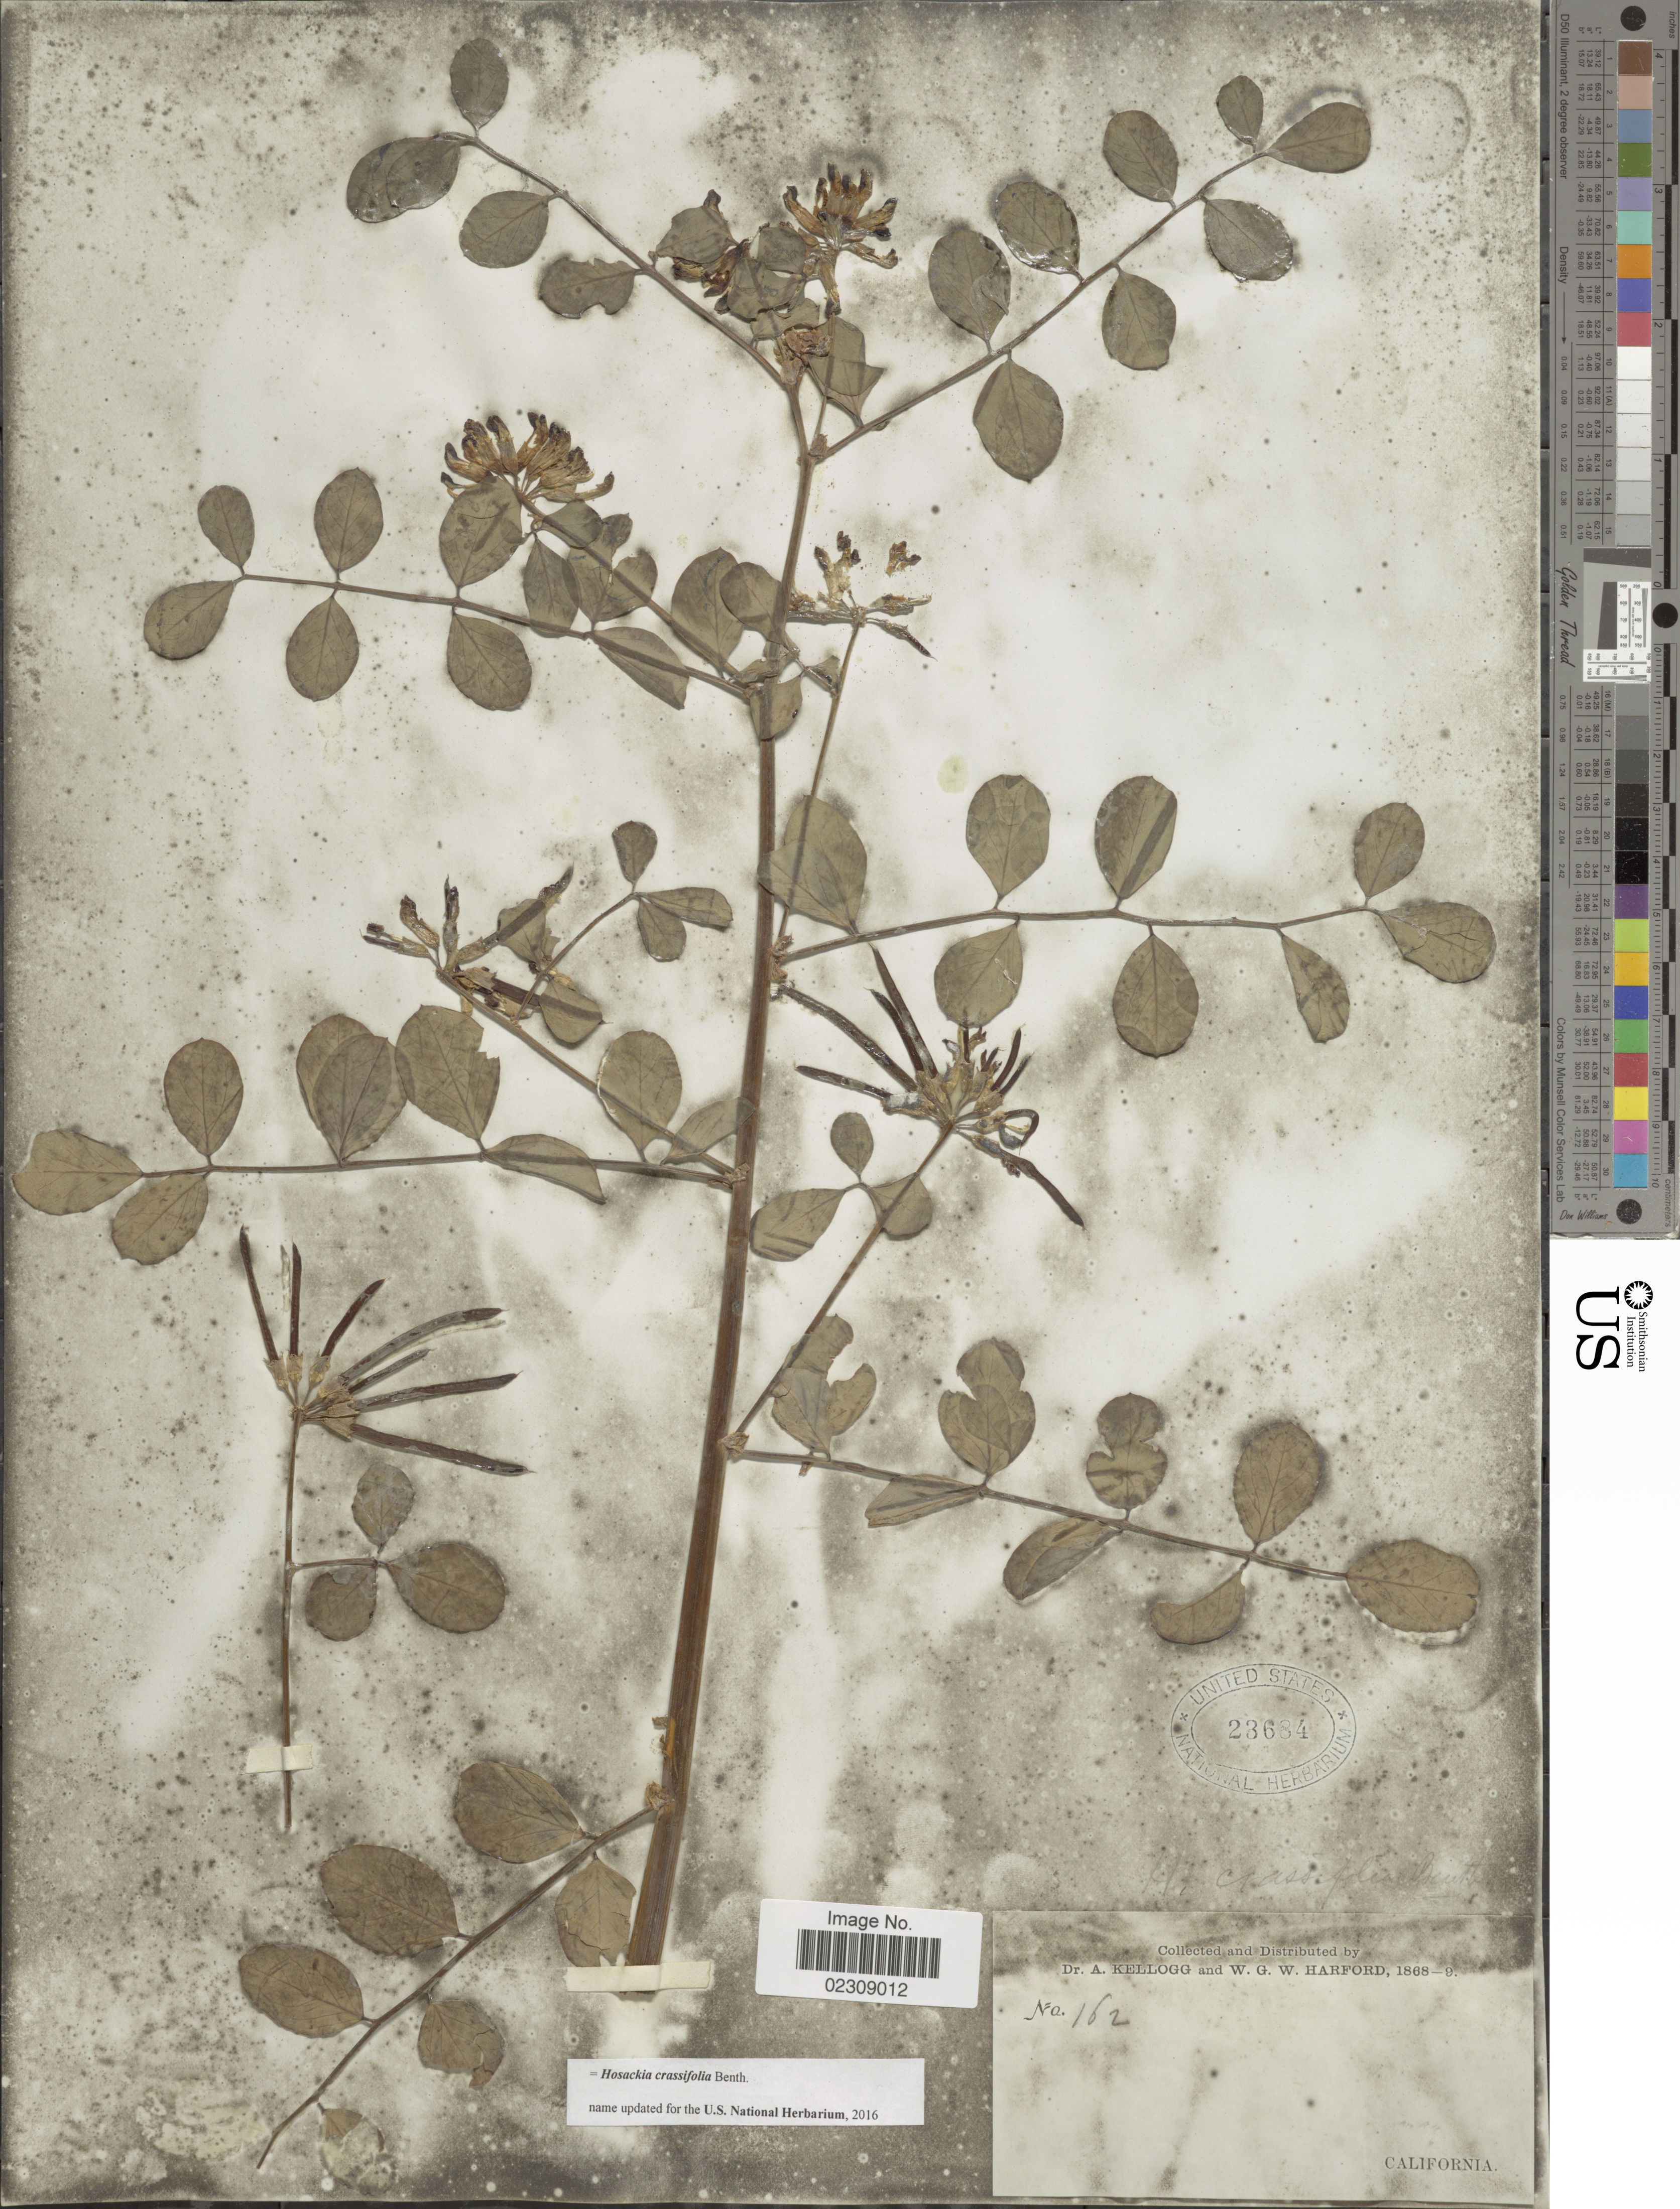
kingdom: Plantae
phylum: Tracheophyta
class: Magnoliopsida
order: Fabales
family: Fabaceae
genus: Hosackia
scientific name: Hosackia crassifolia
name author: Benth.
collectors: A. Kellog & W. G. W. Harford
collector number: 162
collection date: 1868/1869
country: United States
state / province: California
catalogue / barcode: US 23684